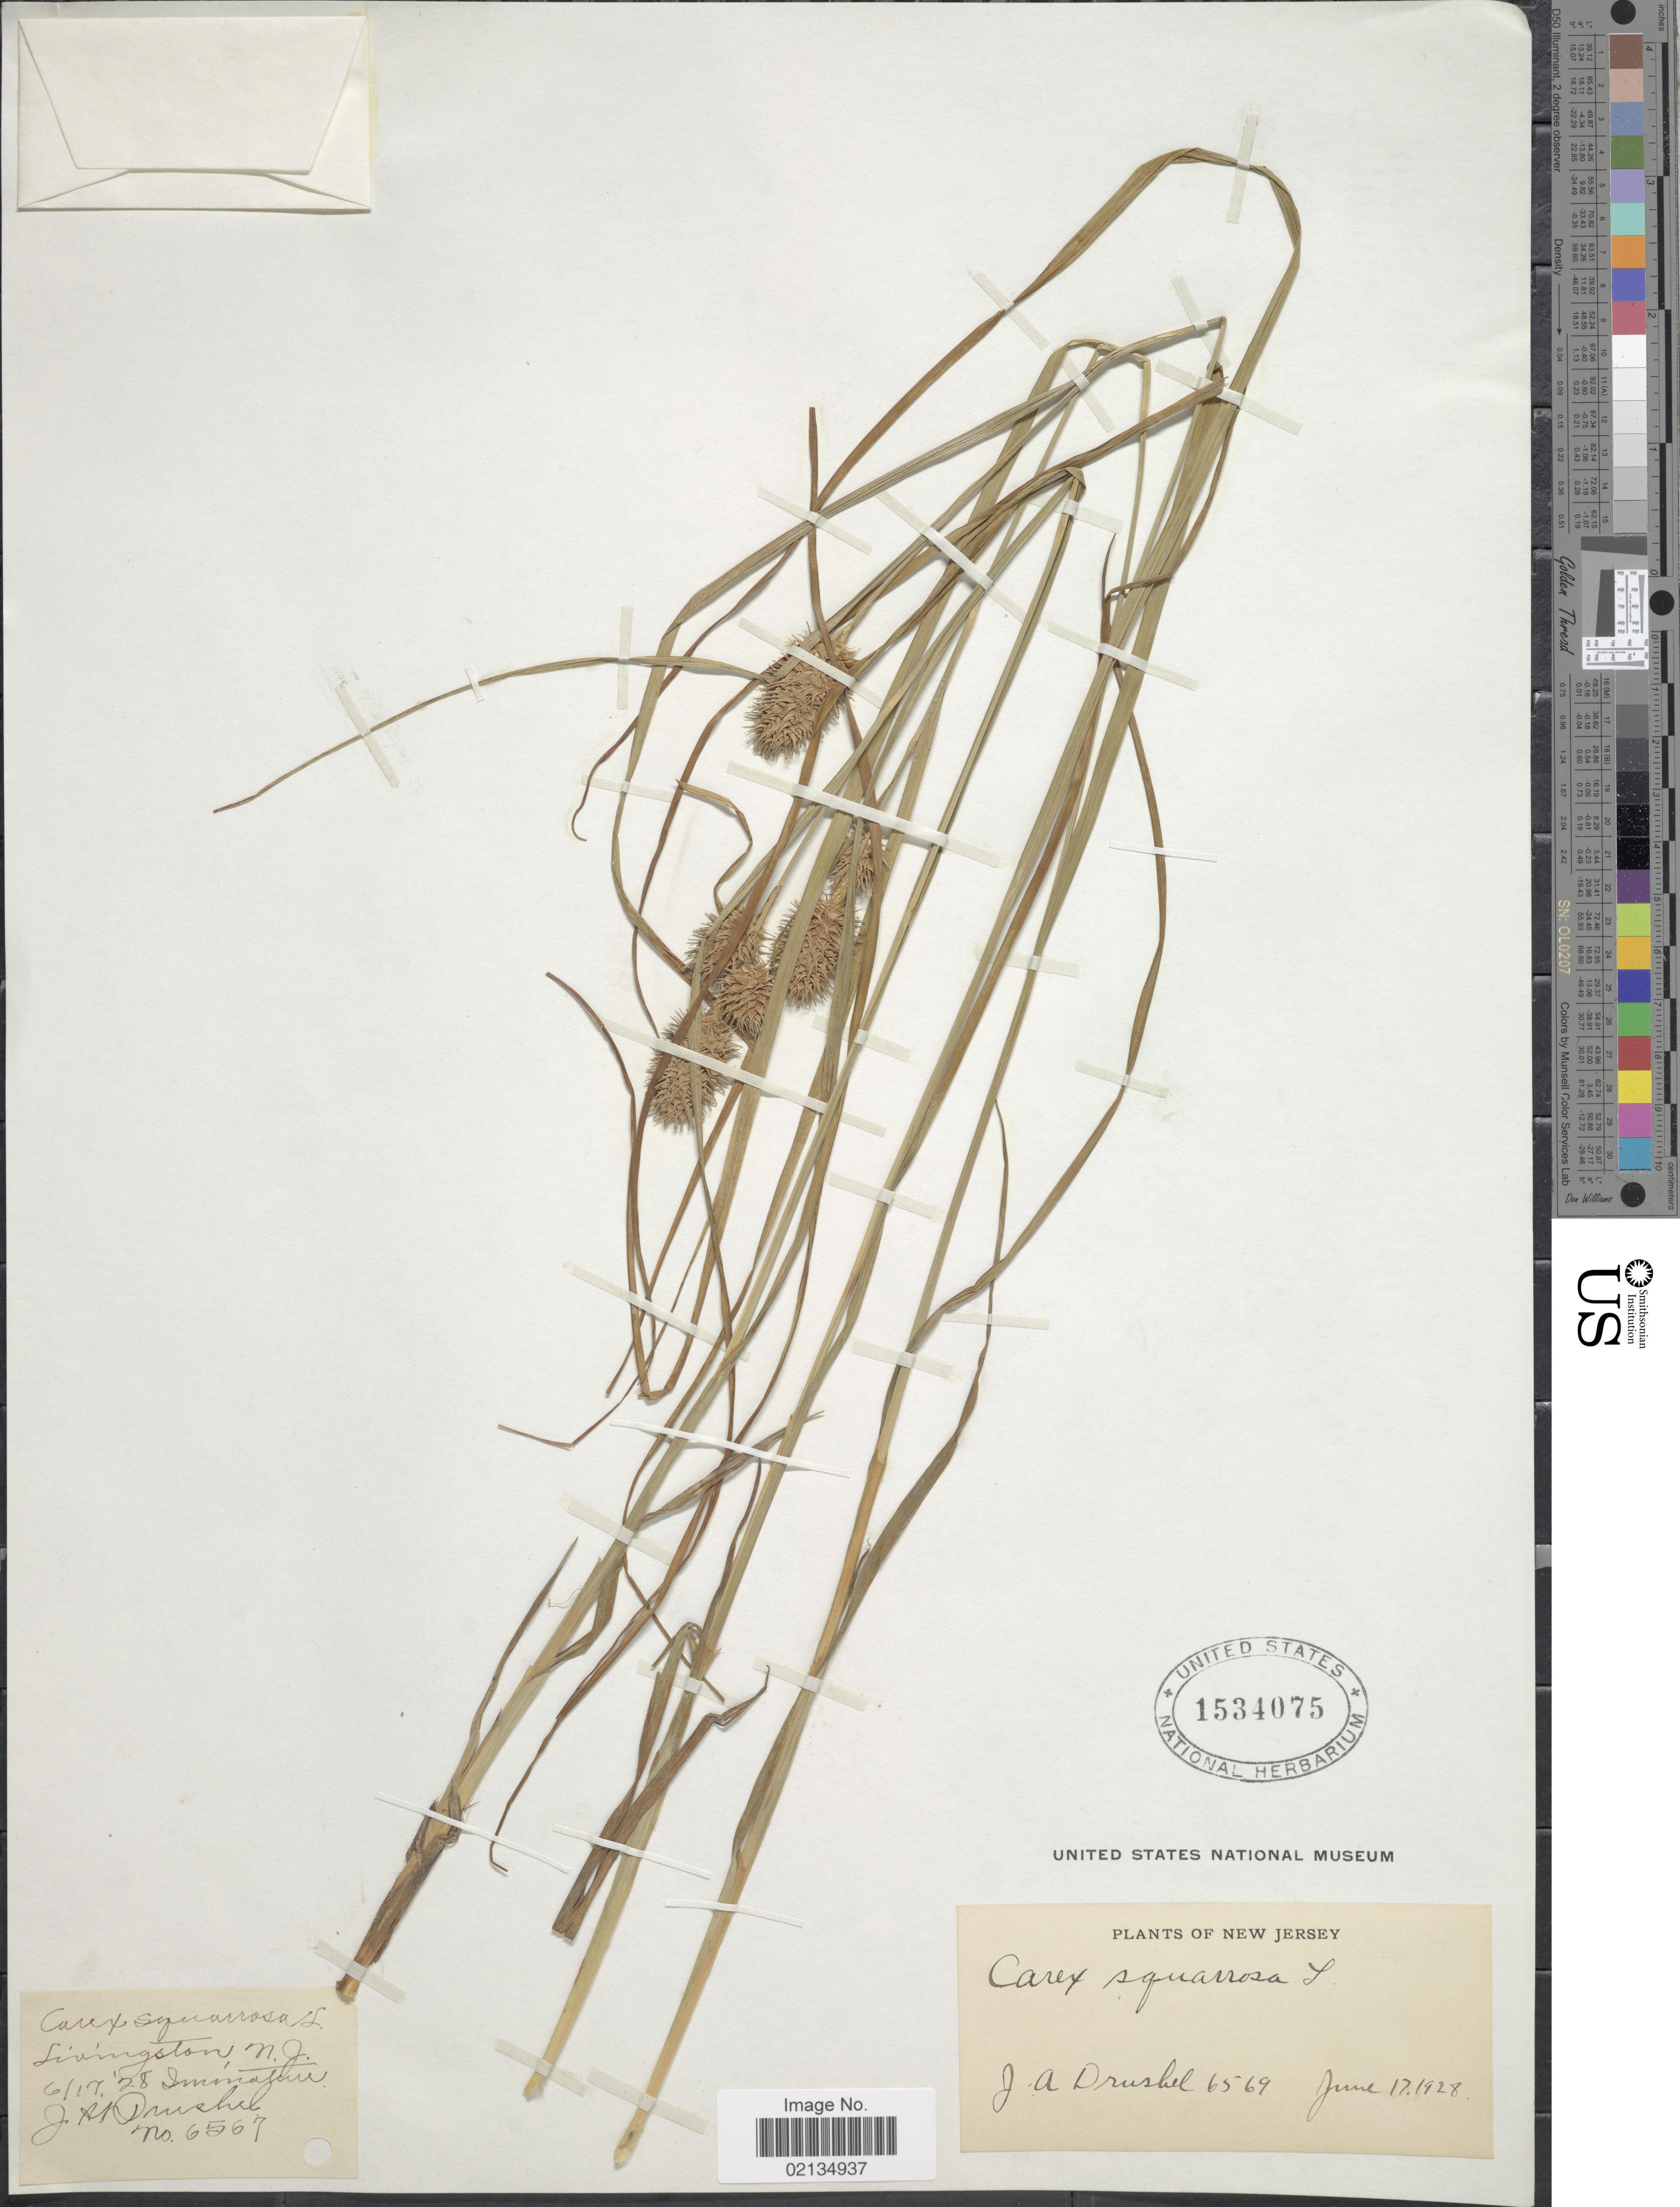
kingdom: Plantae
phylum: Tracheophyta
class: Liliopsida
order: Poales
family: Cyperaceae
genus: Carex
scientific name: Carex squarrosa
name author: L.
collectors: J. A. Drushel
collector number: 6567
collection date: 1928-06-17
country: United States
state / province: New Jersey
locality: New Jersey.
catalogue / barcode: US 1534075